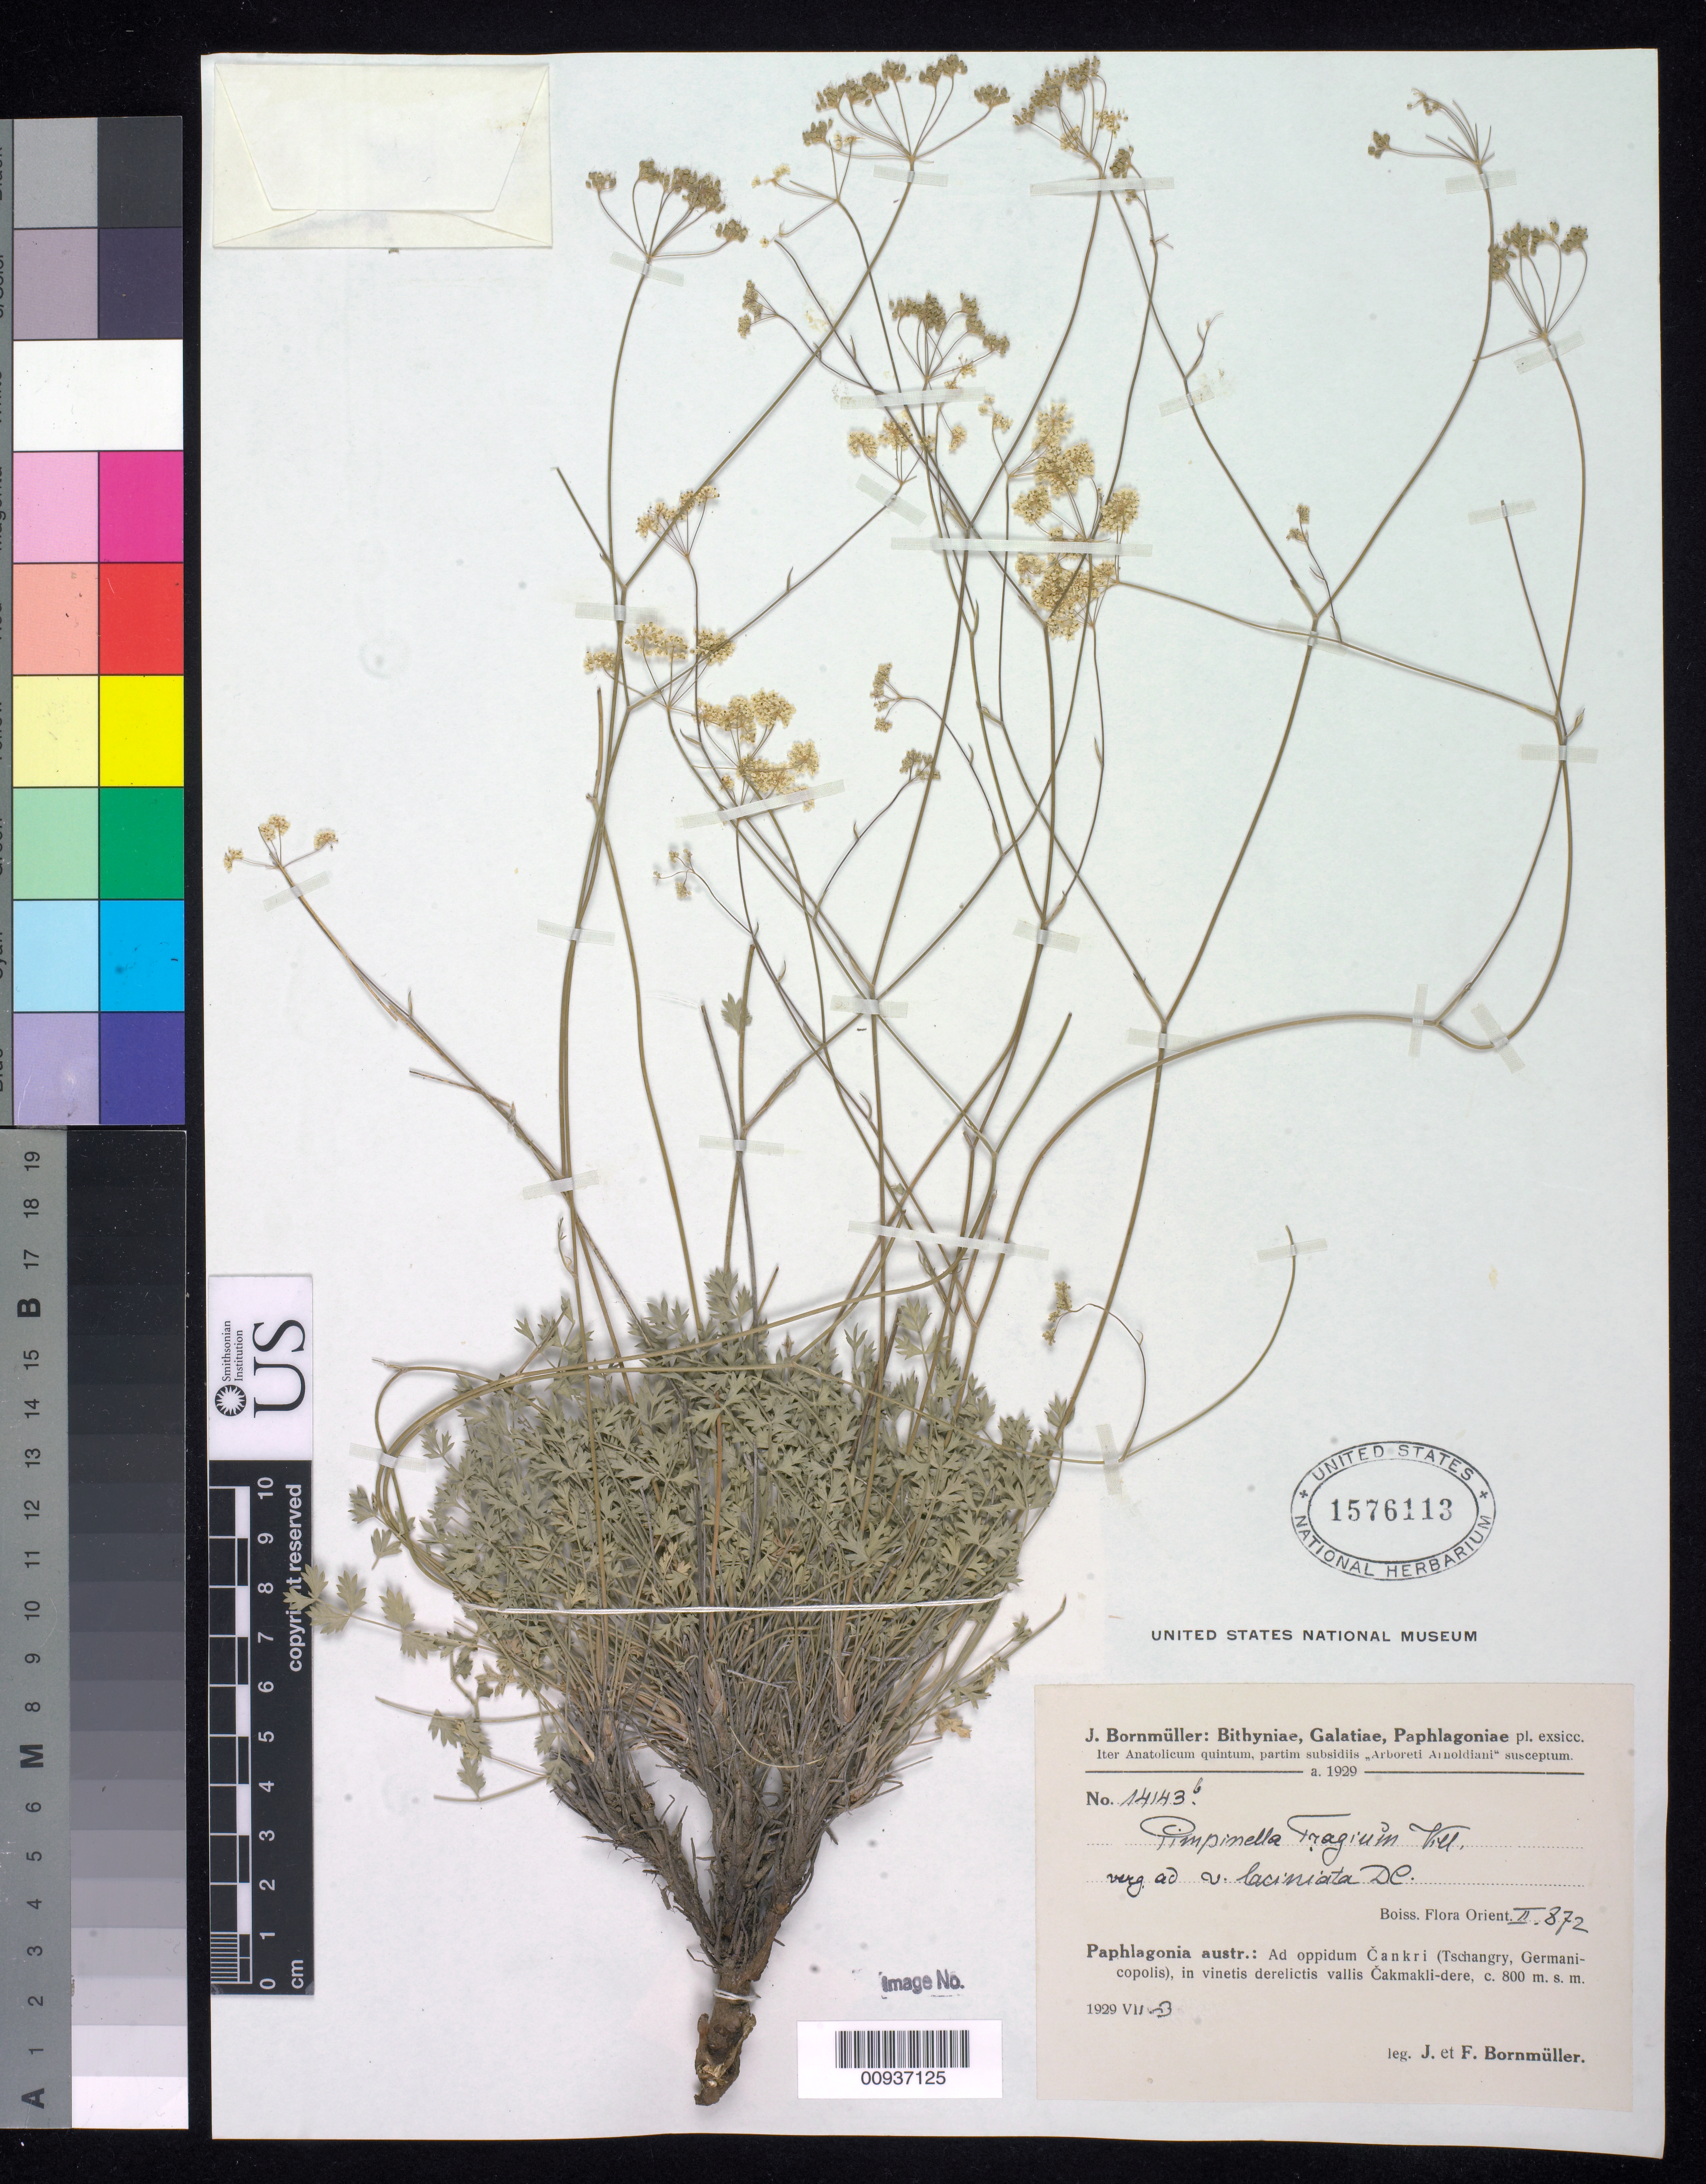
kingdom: Plantae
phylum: Tracheophyta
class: Magnoliopsida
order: Apiales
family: Apiaceae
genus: Pimpinella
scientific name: Pimpinella tragium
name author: Vill.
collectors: J. Bornmüller & F. Bornmüller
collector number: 141436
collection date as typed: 03 Jul 1929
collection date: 1929-07-03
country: Turkey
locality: Paphlagonia austr.: Ad oppidum Cankri (Tschangry, Germanicopolis), in vinetis derelictis vallis Cakmakli-dere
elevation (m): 800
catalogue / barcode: US 1576113